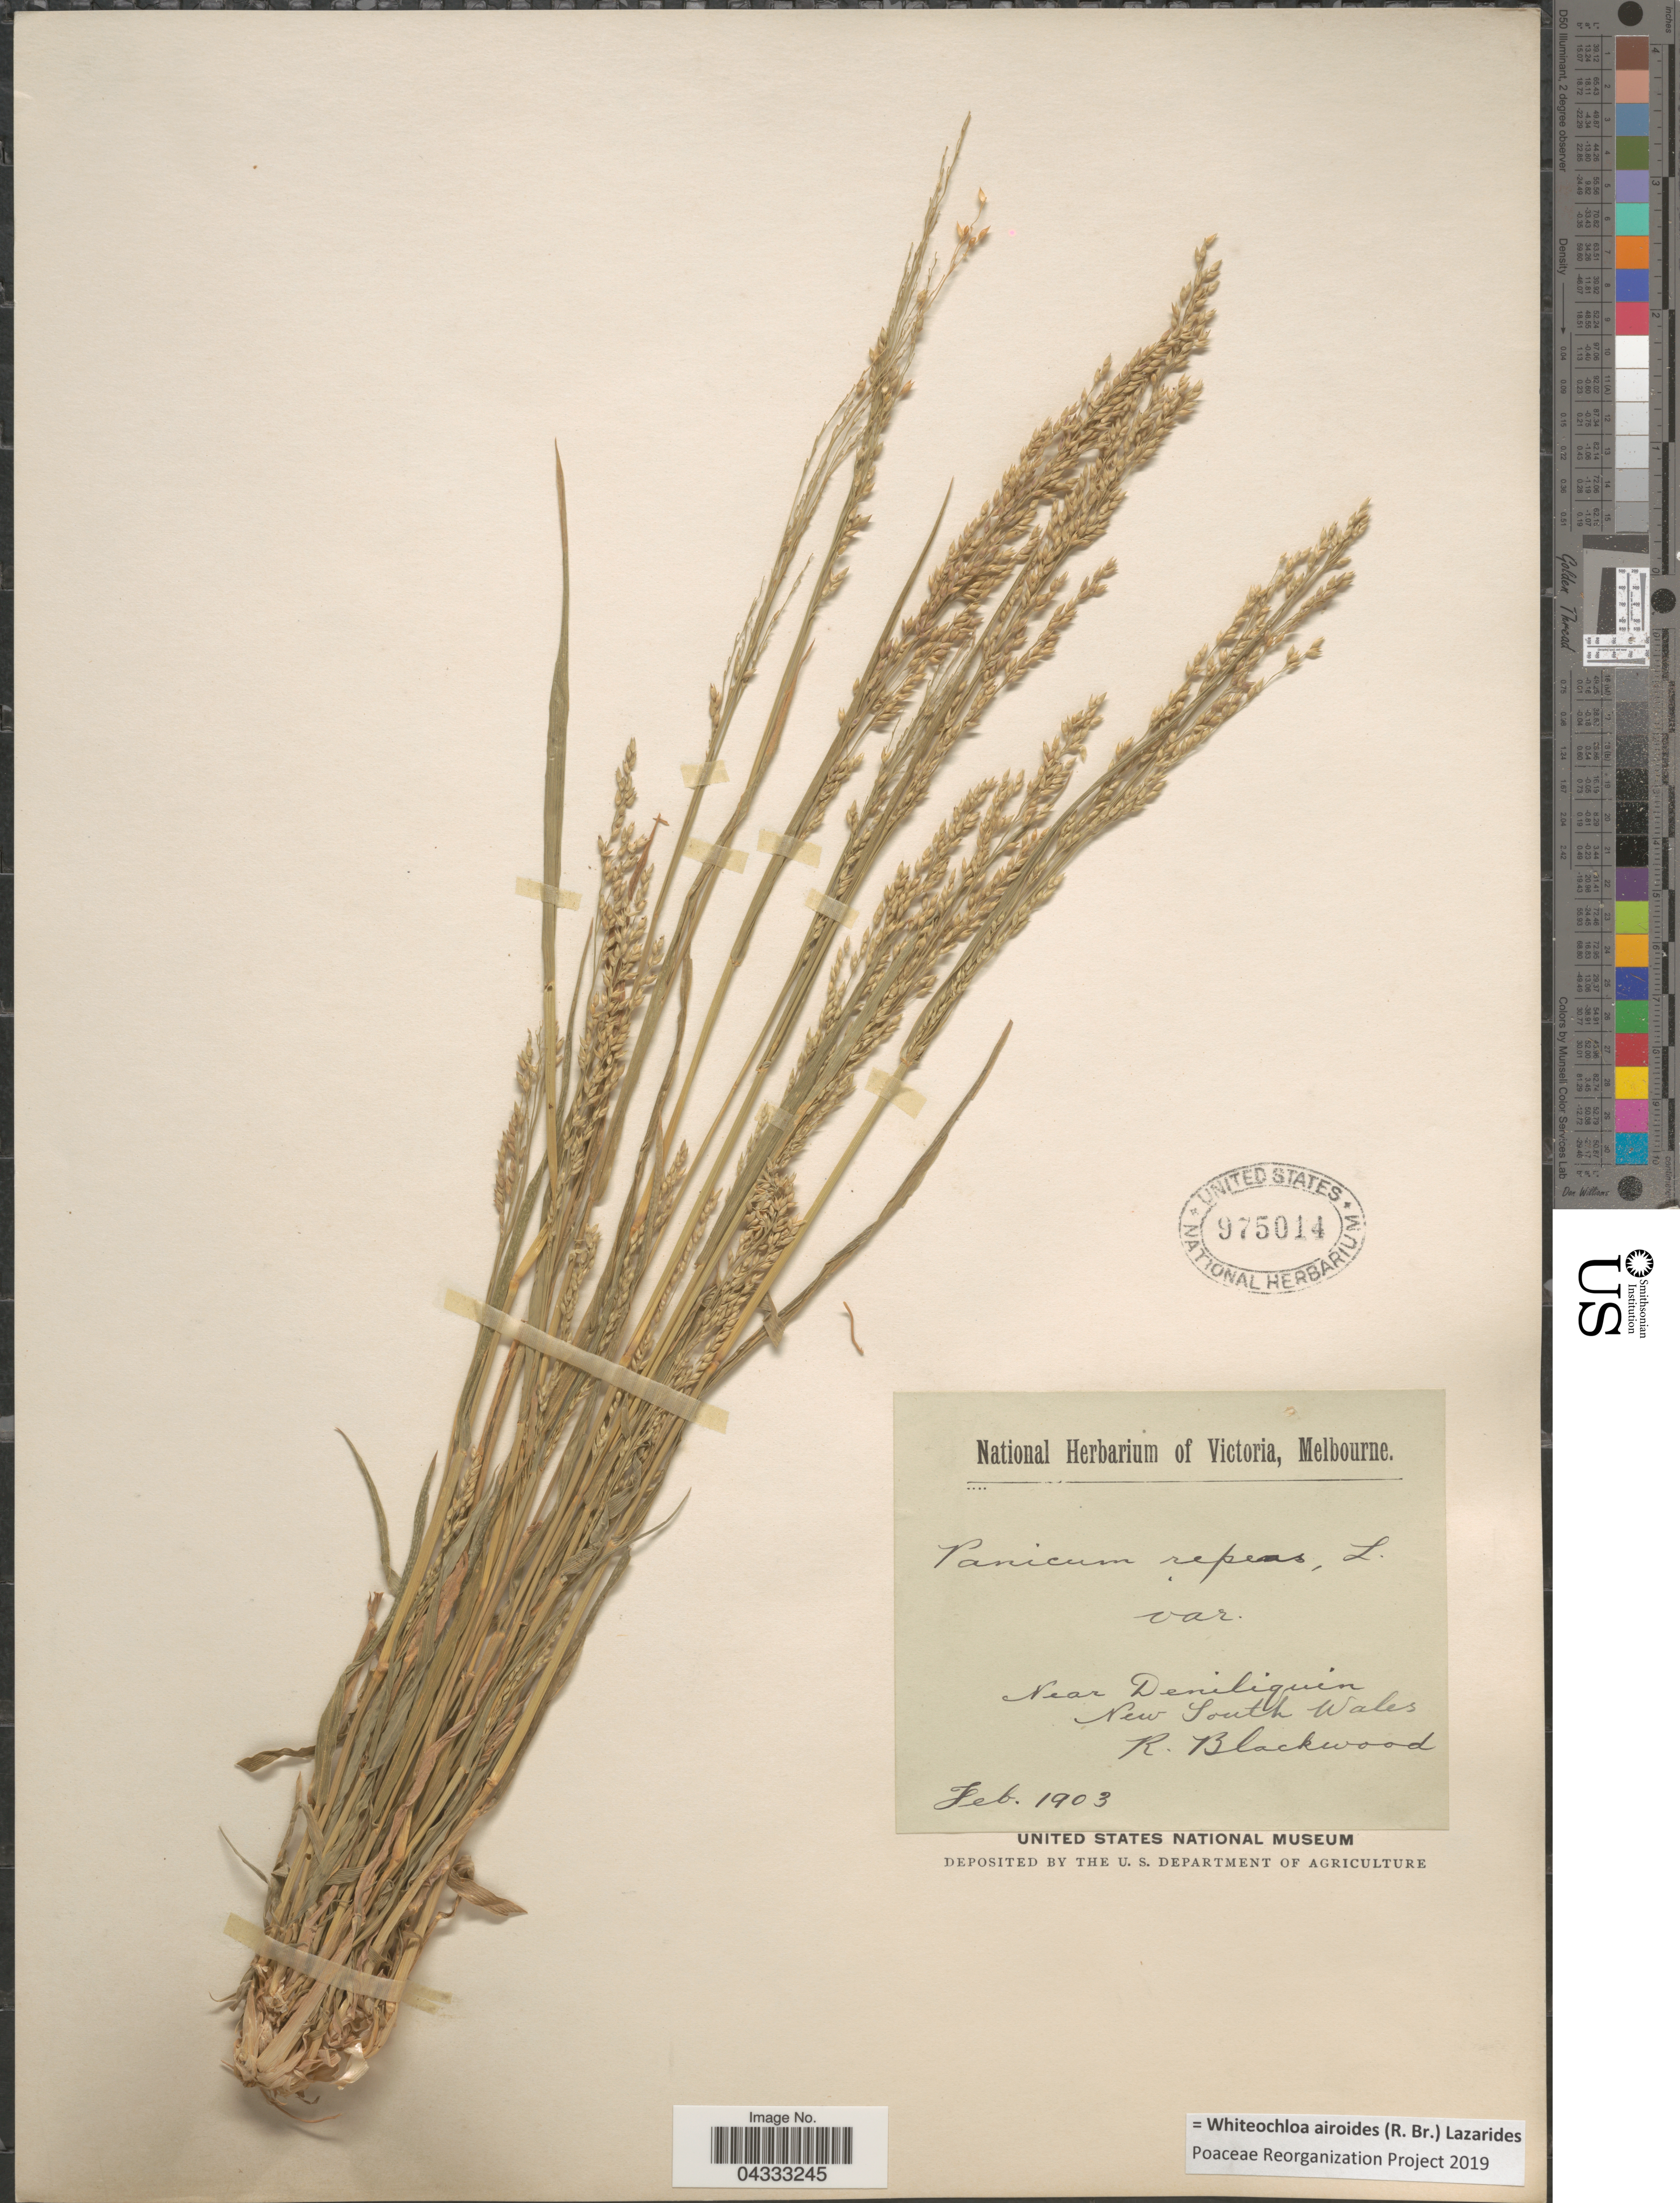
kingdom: Plantae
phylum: Tracheophyta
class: Liliopsida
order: Poales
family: Poaceae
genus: Whiteochloa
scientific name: Whiteochloa airoides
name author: (R.W. Br.) Lazarides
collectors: R. Blackwood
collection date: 1903-02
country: Australia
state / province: New South Wales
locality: Near Deniliquin.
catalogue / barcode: US 975014